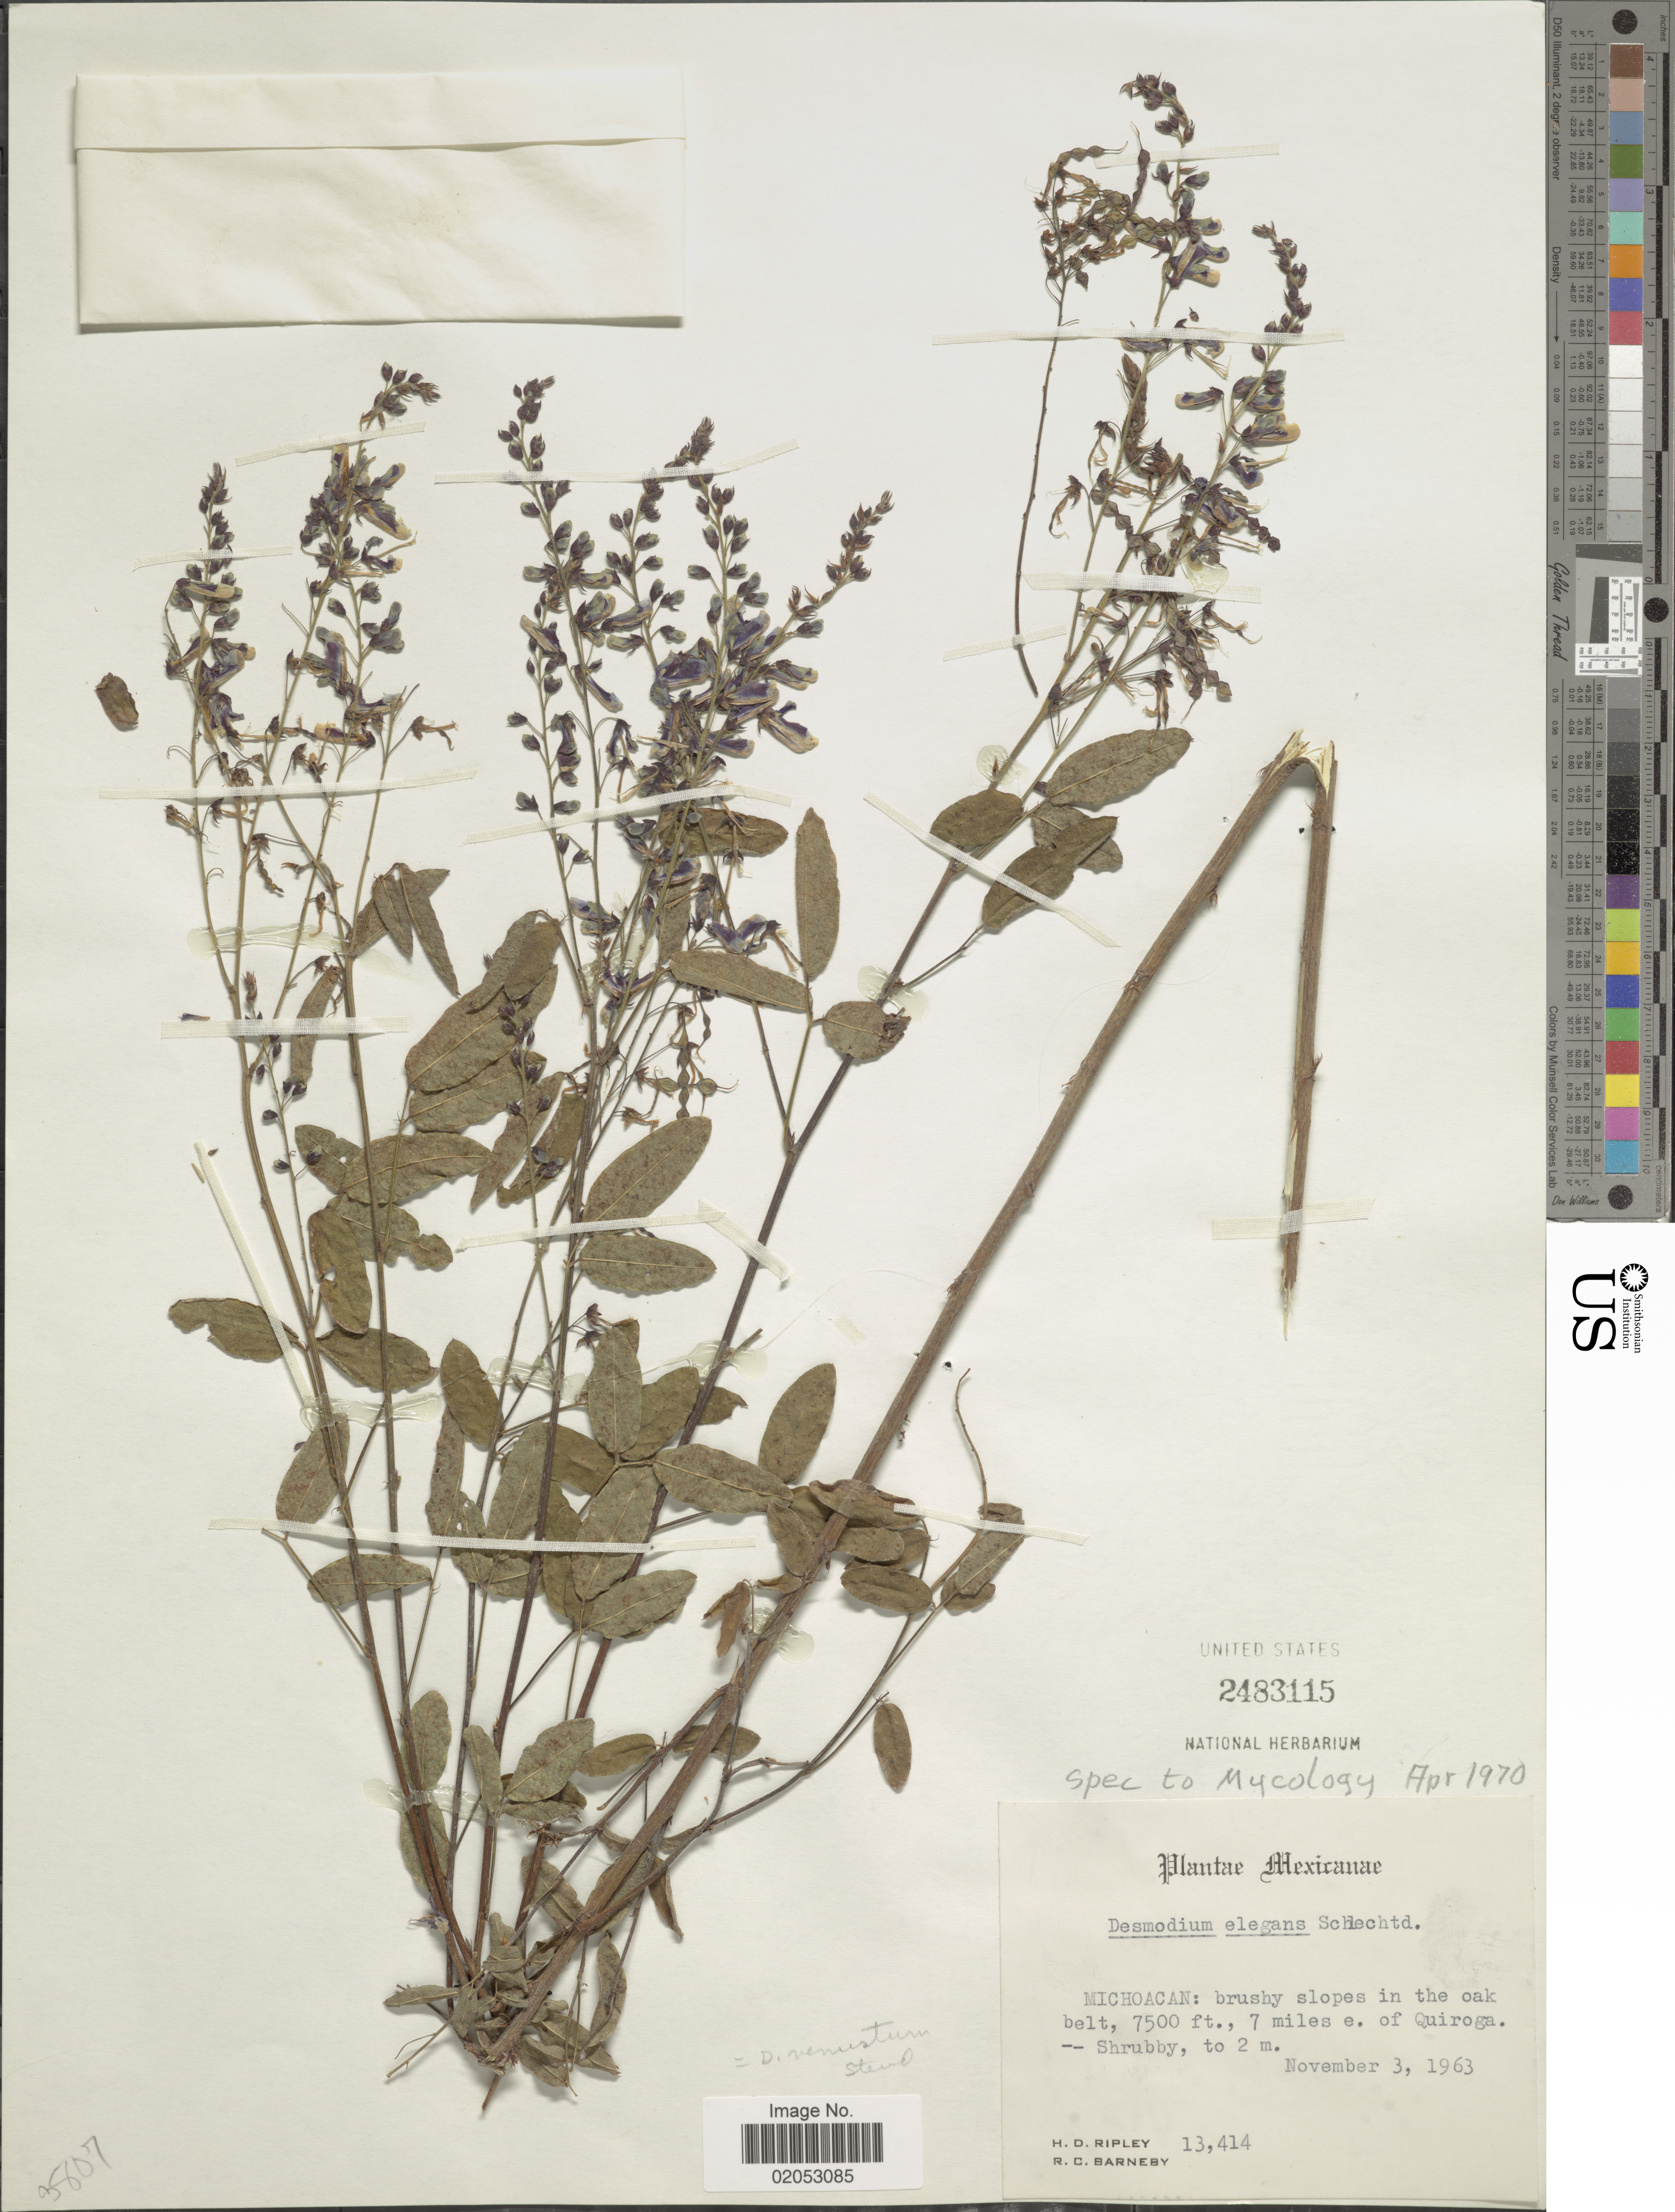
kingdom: Plantae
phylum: Tracheophyta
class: Magnoliopsida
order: Fabales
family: Fabaceae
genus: Desmodium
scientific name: Desmodium venustum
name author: Steud.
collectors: H. Ripley & R. C. Barneby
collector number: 13414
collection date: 1963-11-03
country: Mexico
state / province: Michoacán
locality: Michoacan: brushy slopes in the oak belt, 7 miles e. of Quiroga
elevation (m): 2286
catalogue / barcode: US 2483115